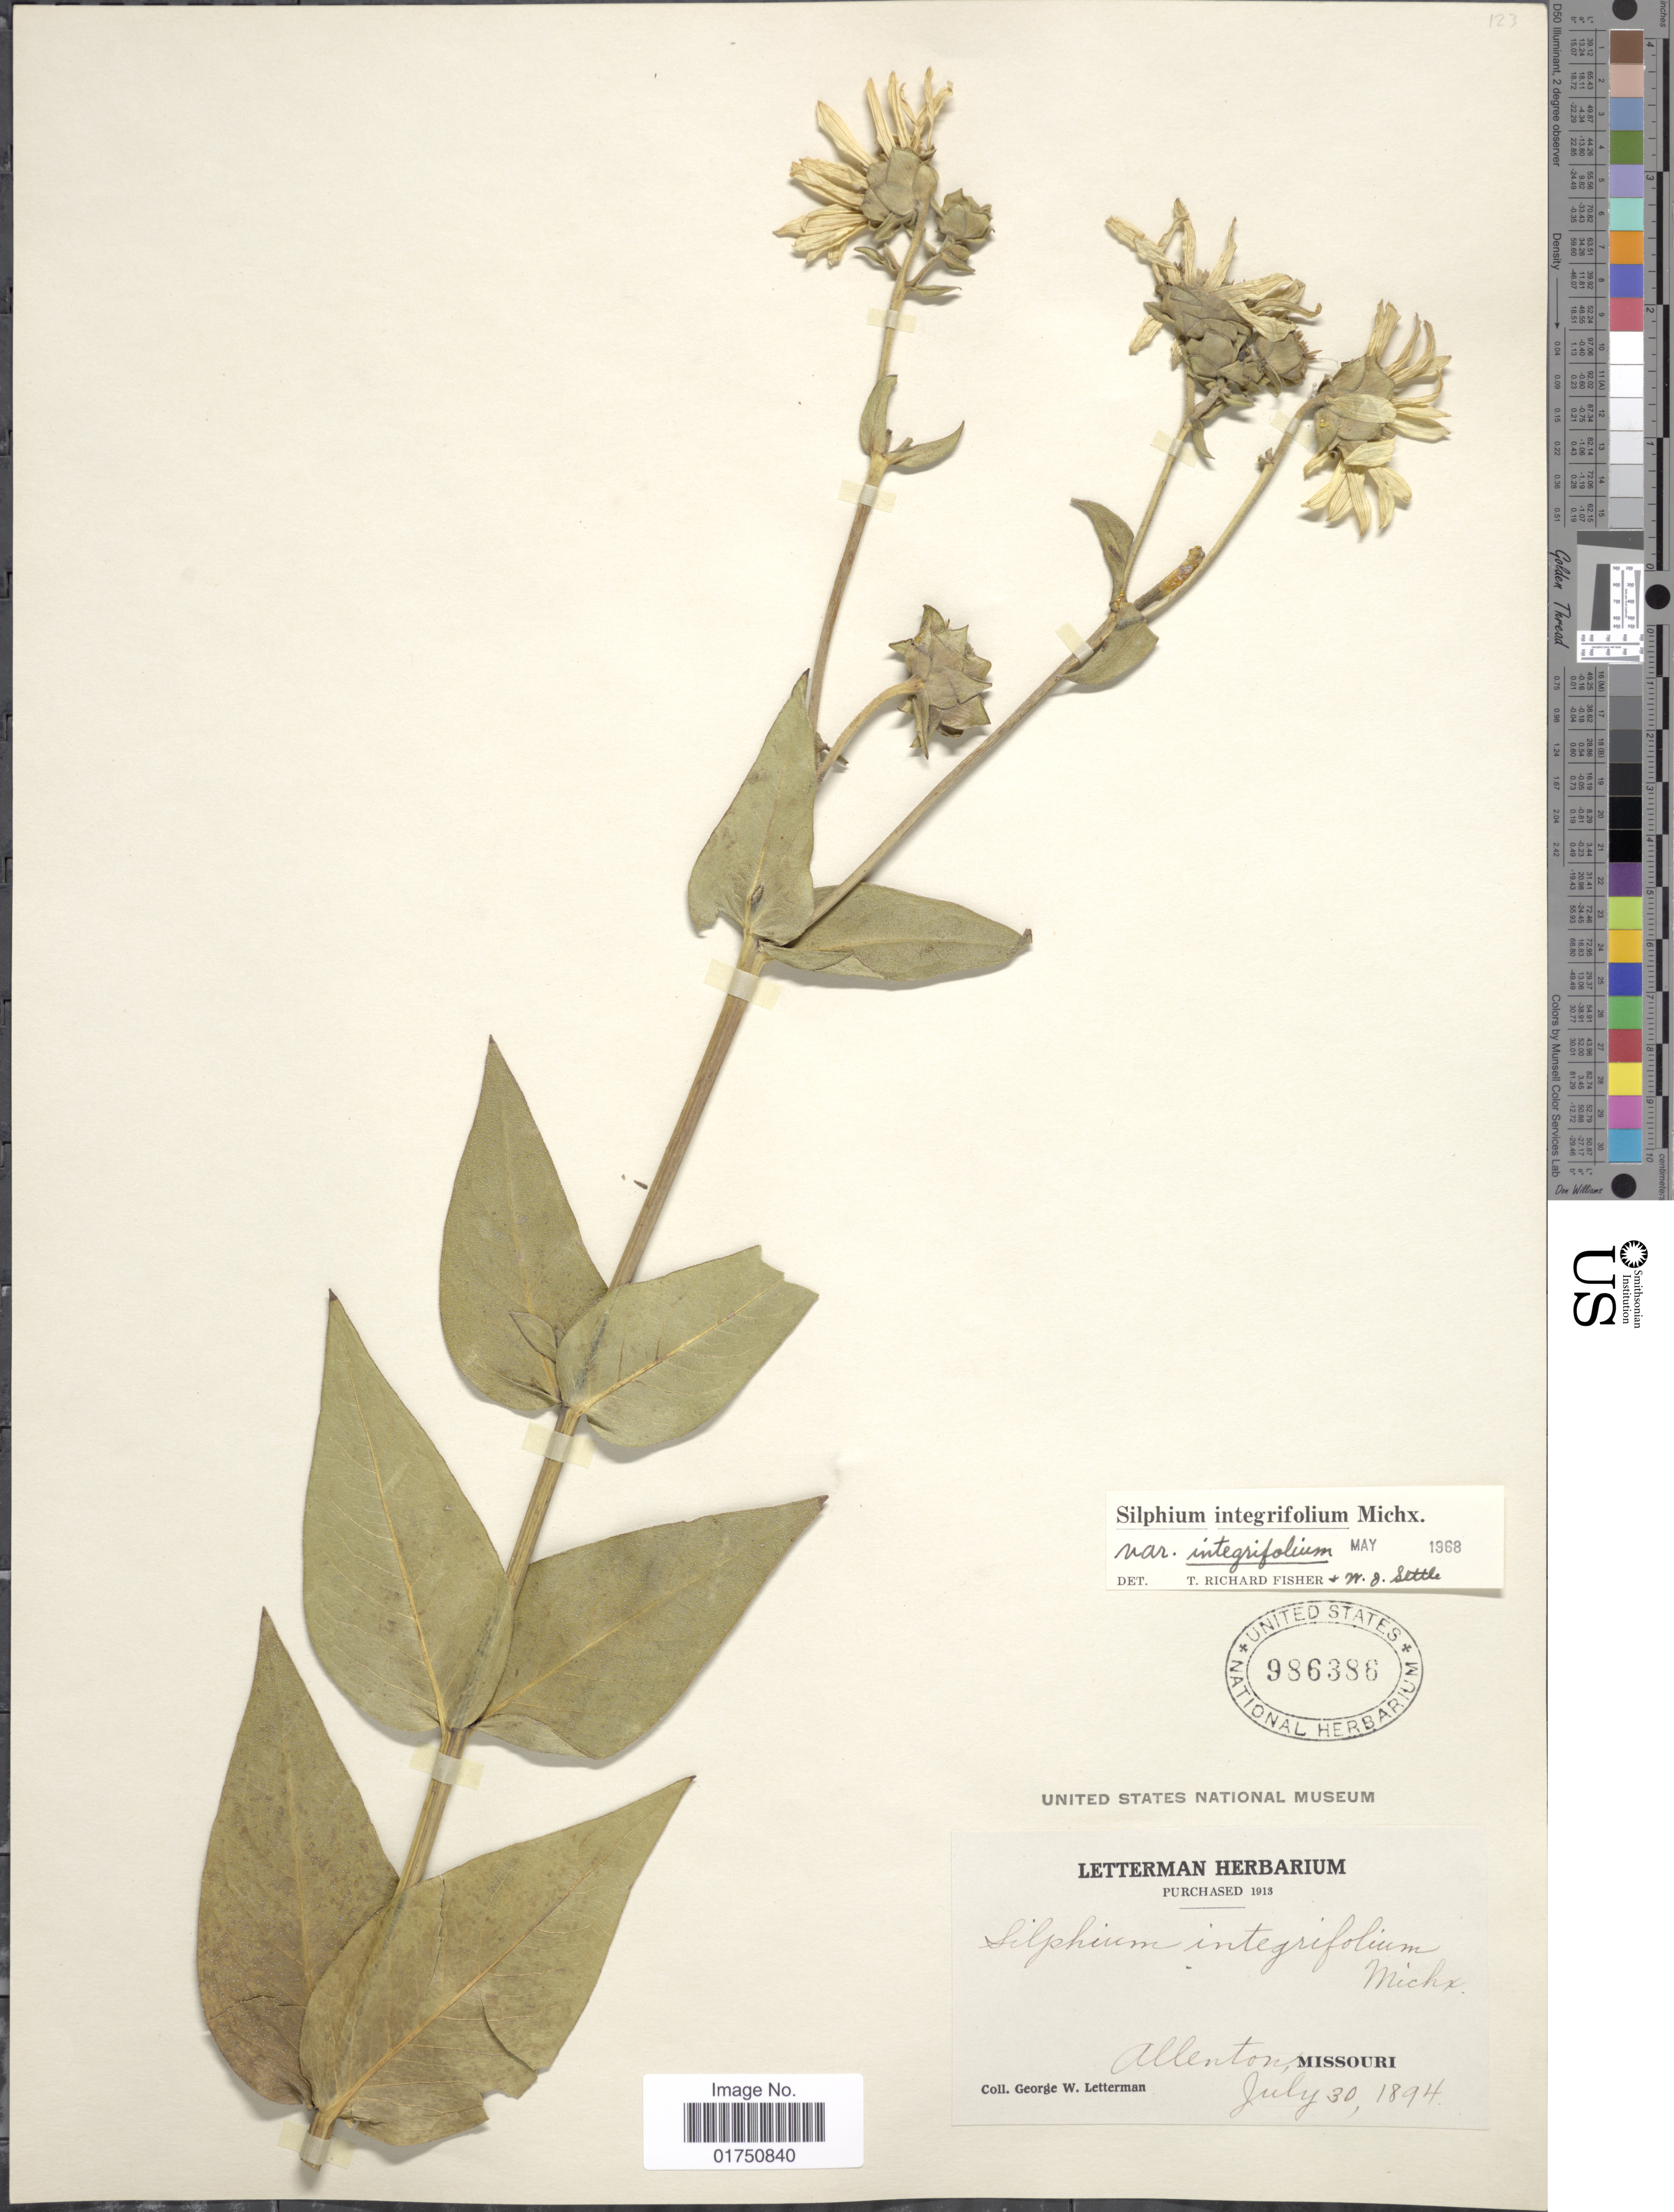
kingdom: Plantae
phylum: Tracheophyta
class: Magnoliopsida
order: Asterales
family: Asteraceae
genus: Silphium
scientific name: Silphium integrifolium var. integrifolium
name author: Michx.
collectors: G. W. Letterman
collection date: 1894-07-30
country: United States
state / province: Missouri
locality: Allenton, Missouri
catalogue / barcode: US 986386